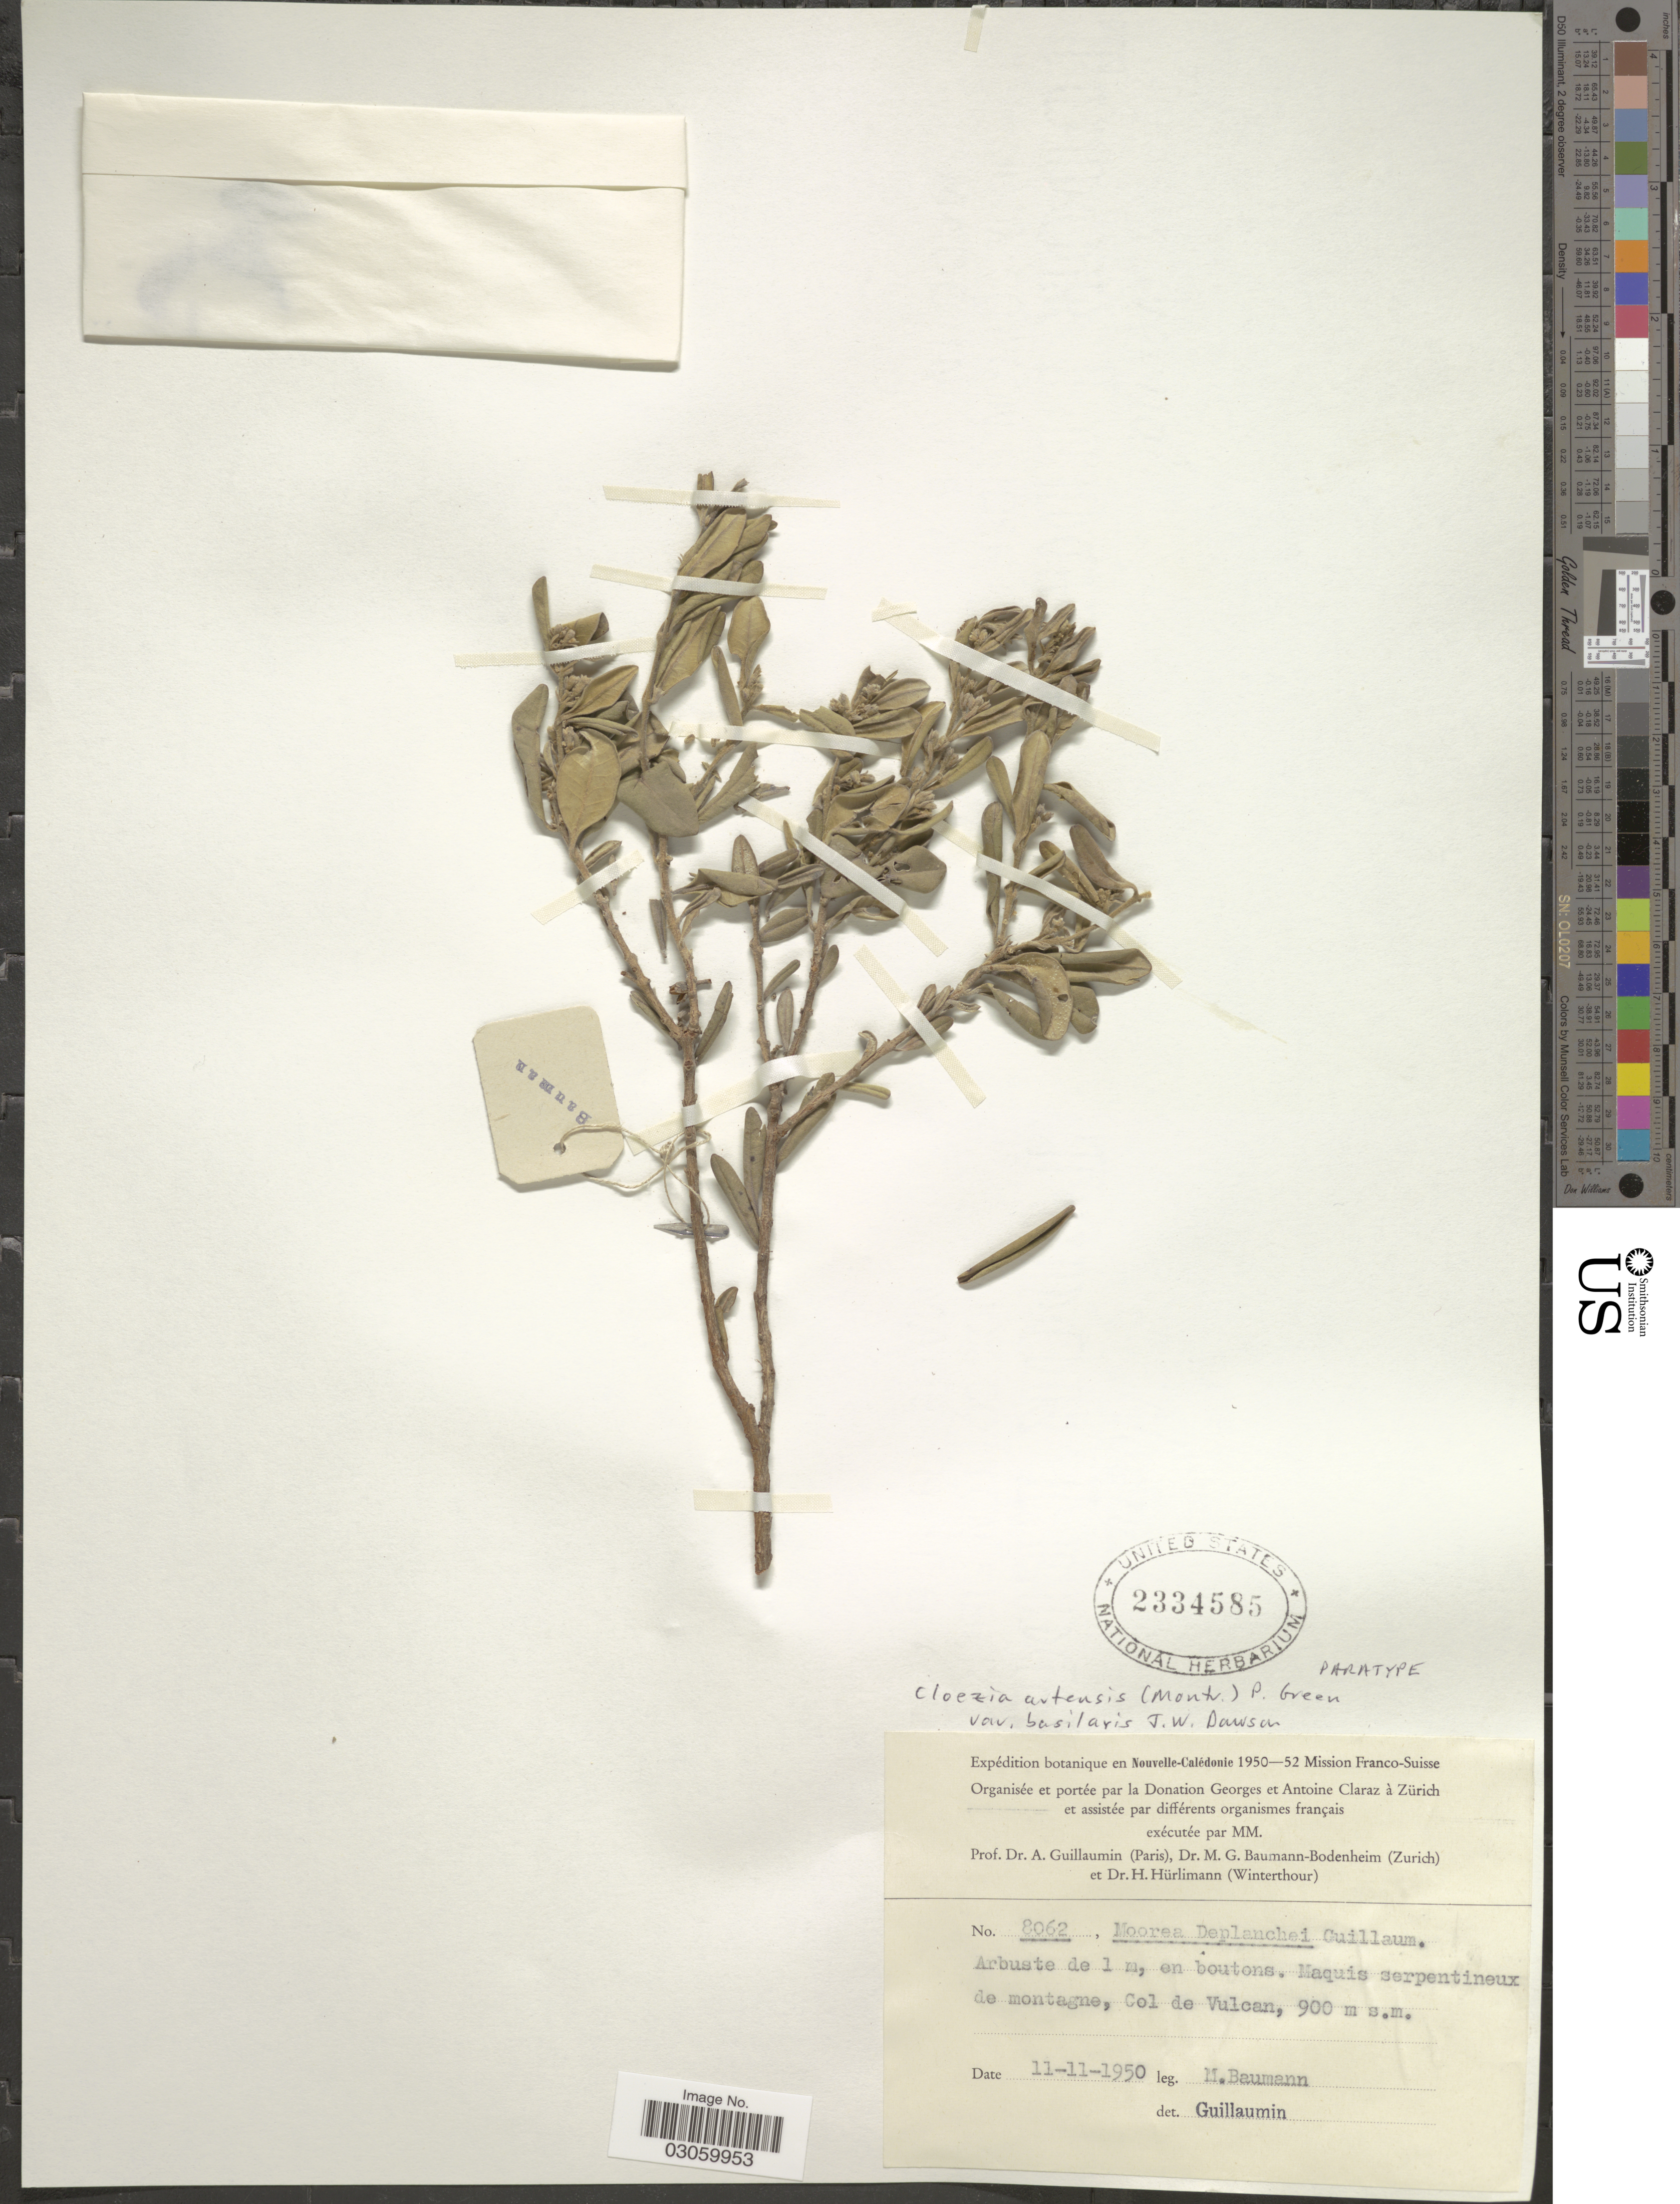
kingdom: Plantae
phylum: Tracheophyta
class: Magnoliopsida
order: Myrtales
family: Myrtaceae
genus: Cloezia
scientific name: Cloezia artensis var. basilaris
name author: J.W. Dawson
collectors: M. G. Baumann-Bodenheim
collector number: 8062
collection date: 1950-11-11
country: New Caledonia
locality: Col de Vulcan.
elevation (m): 900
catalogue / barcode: US 2334585